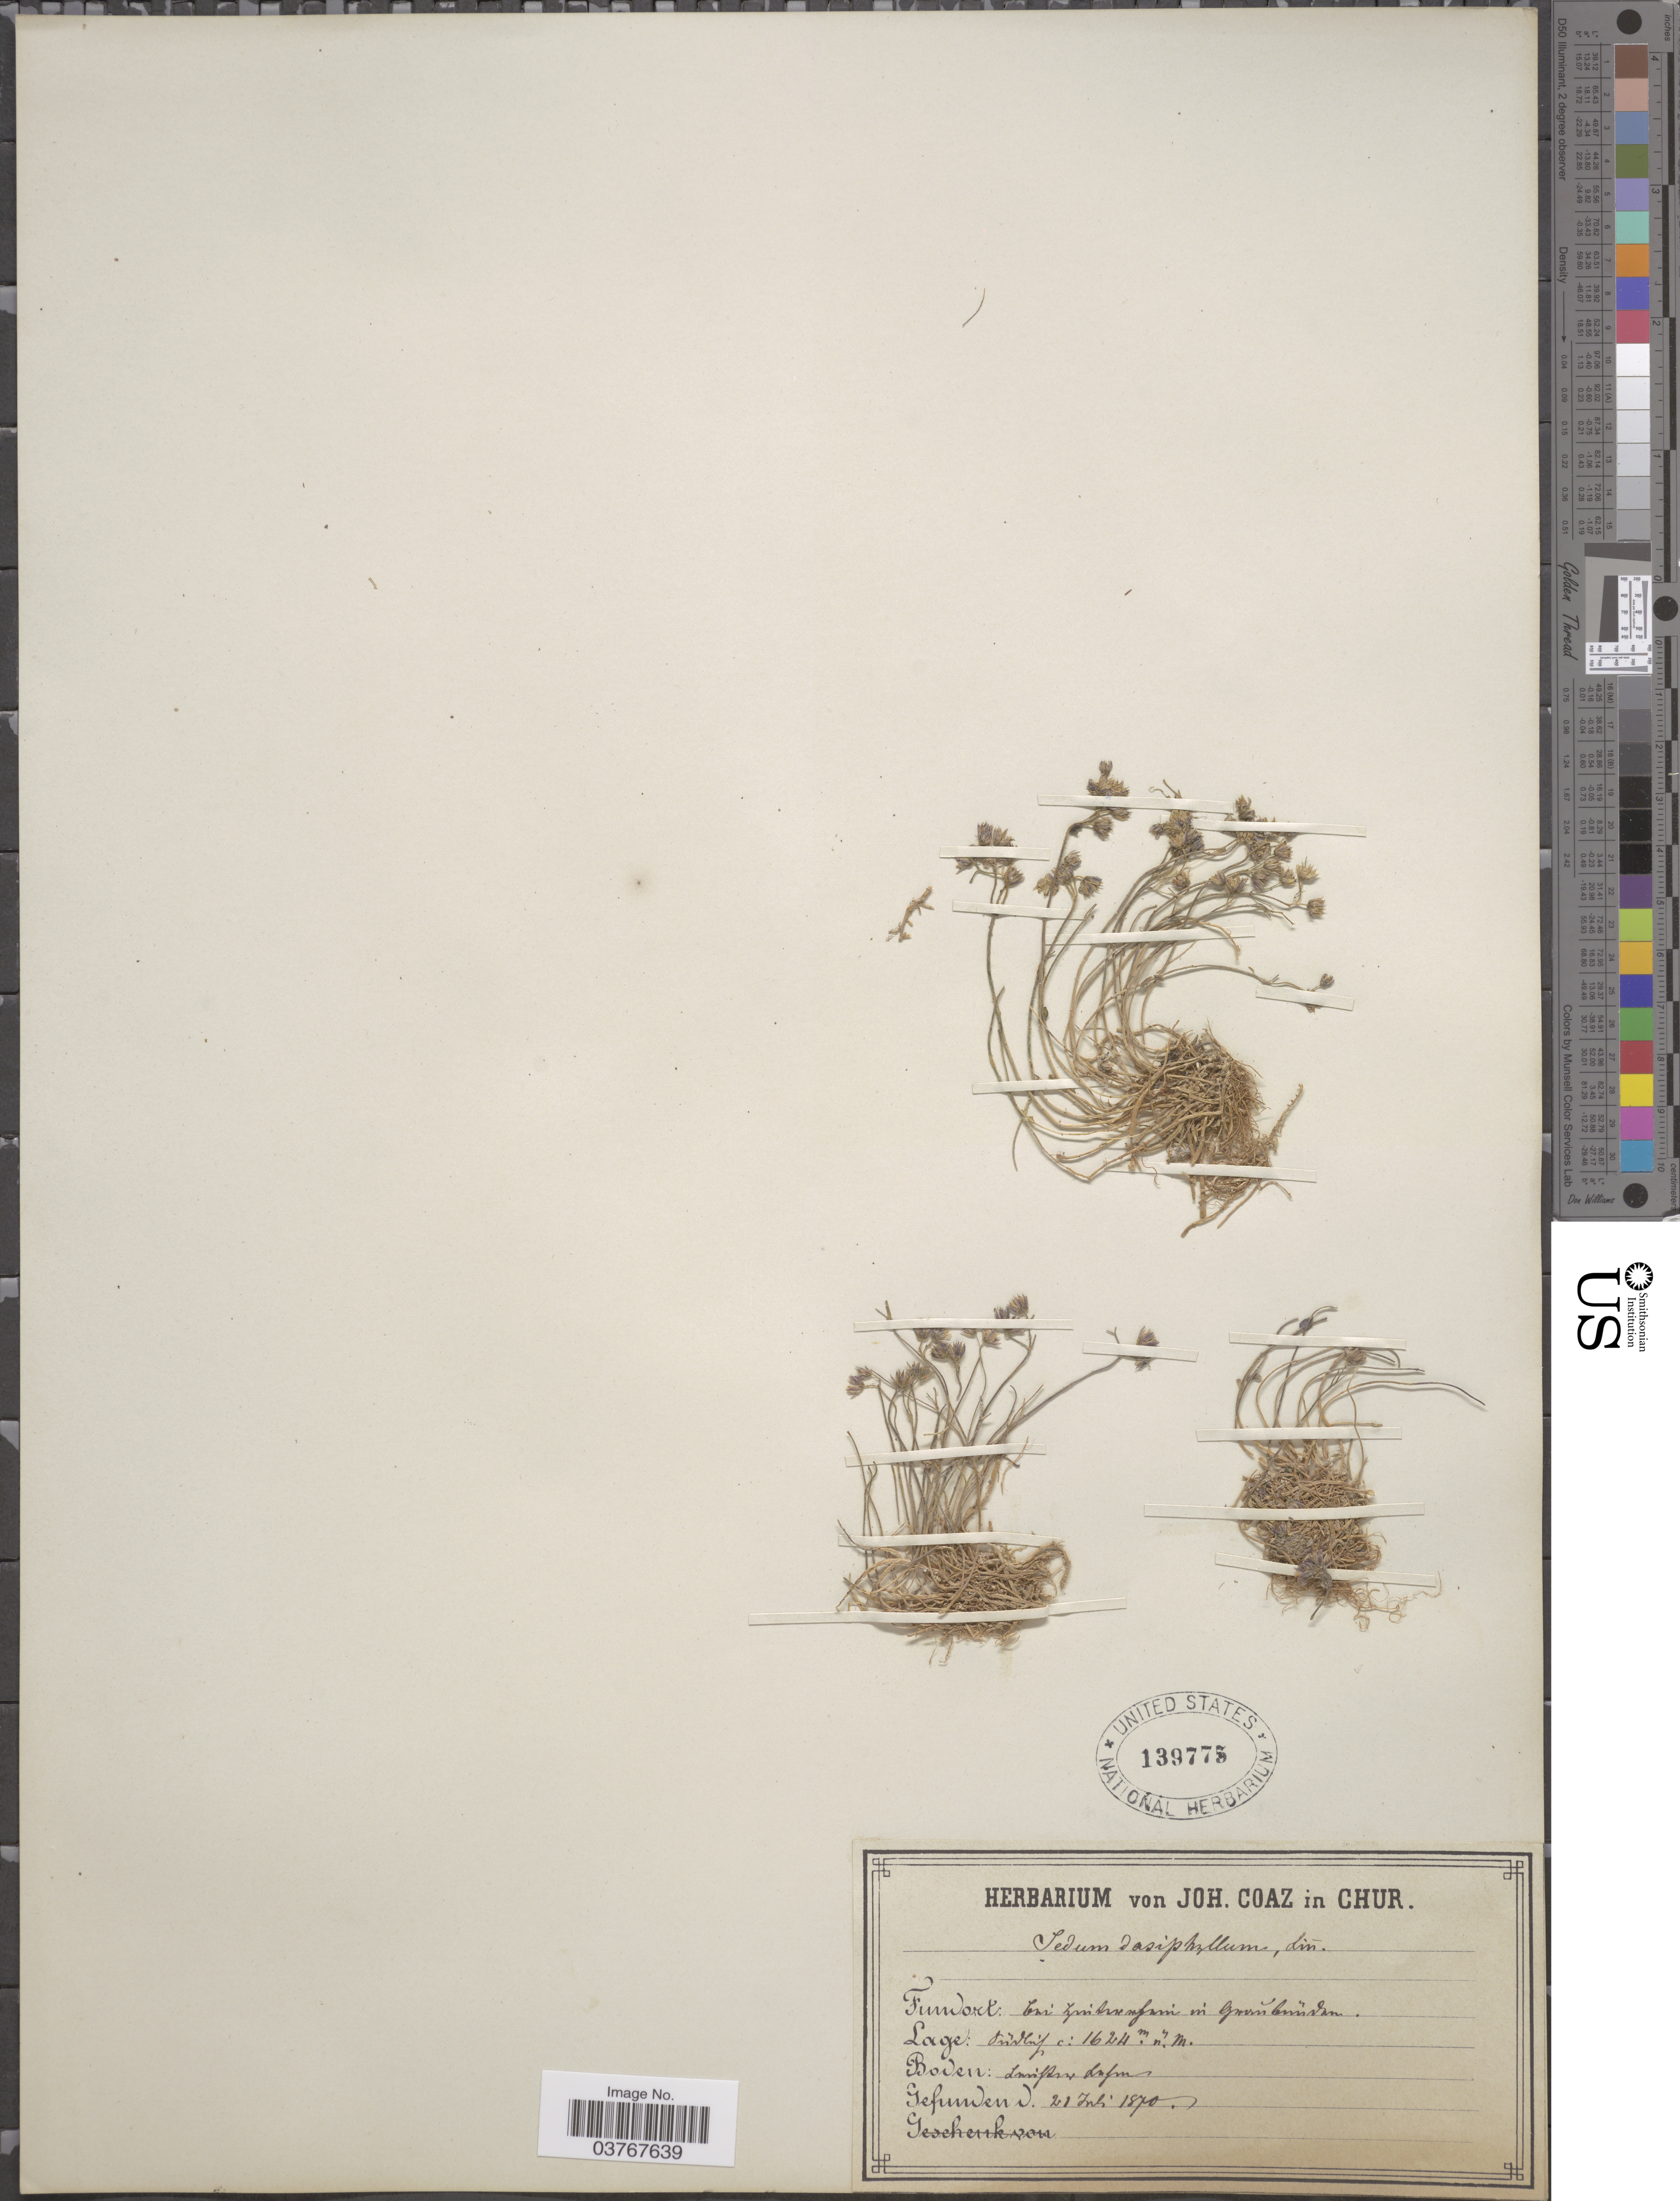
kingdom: Plantae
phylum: Tracheophyta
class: Magnoliopsida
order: Saxifragales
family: Crassulaceae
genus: Sedum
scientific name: Sedum dasyphyllum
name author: L.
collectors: ex herb. von Joh. Coaz in Chur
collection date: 1870-07-21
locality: Bei [illegible text] in [illegible text]. Judluf.[interpreted]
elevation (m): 1624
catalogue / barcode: US 139775